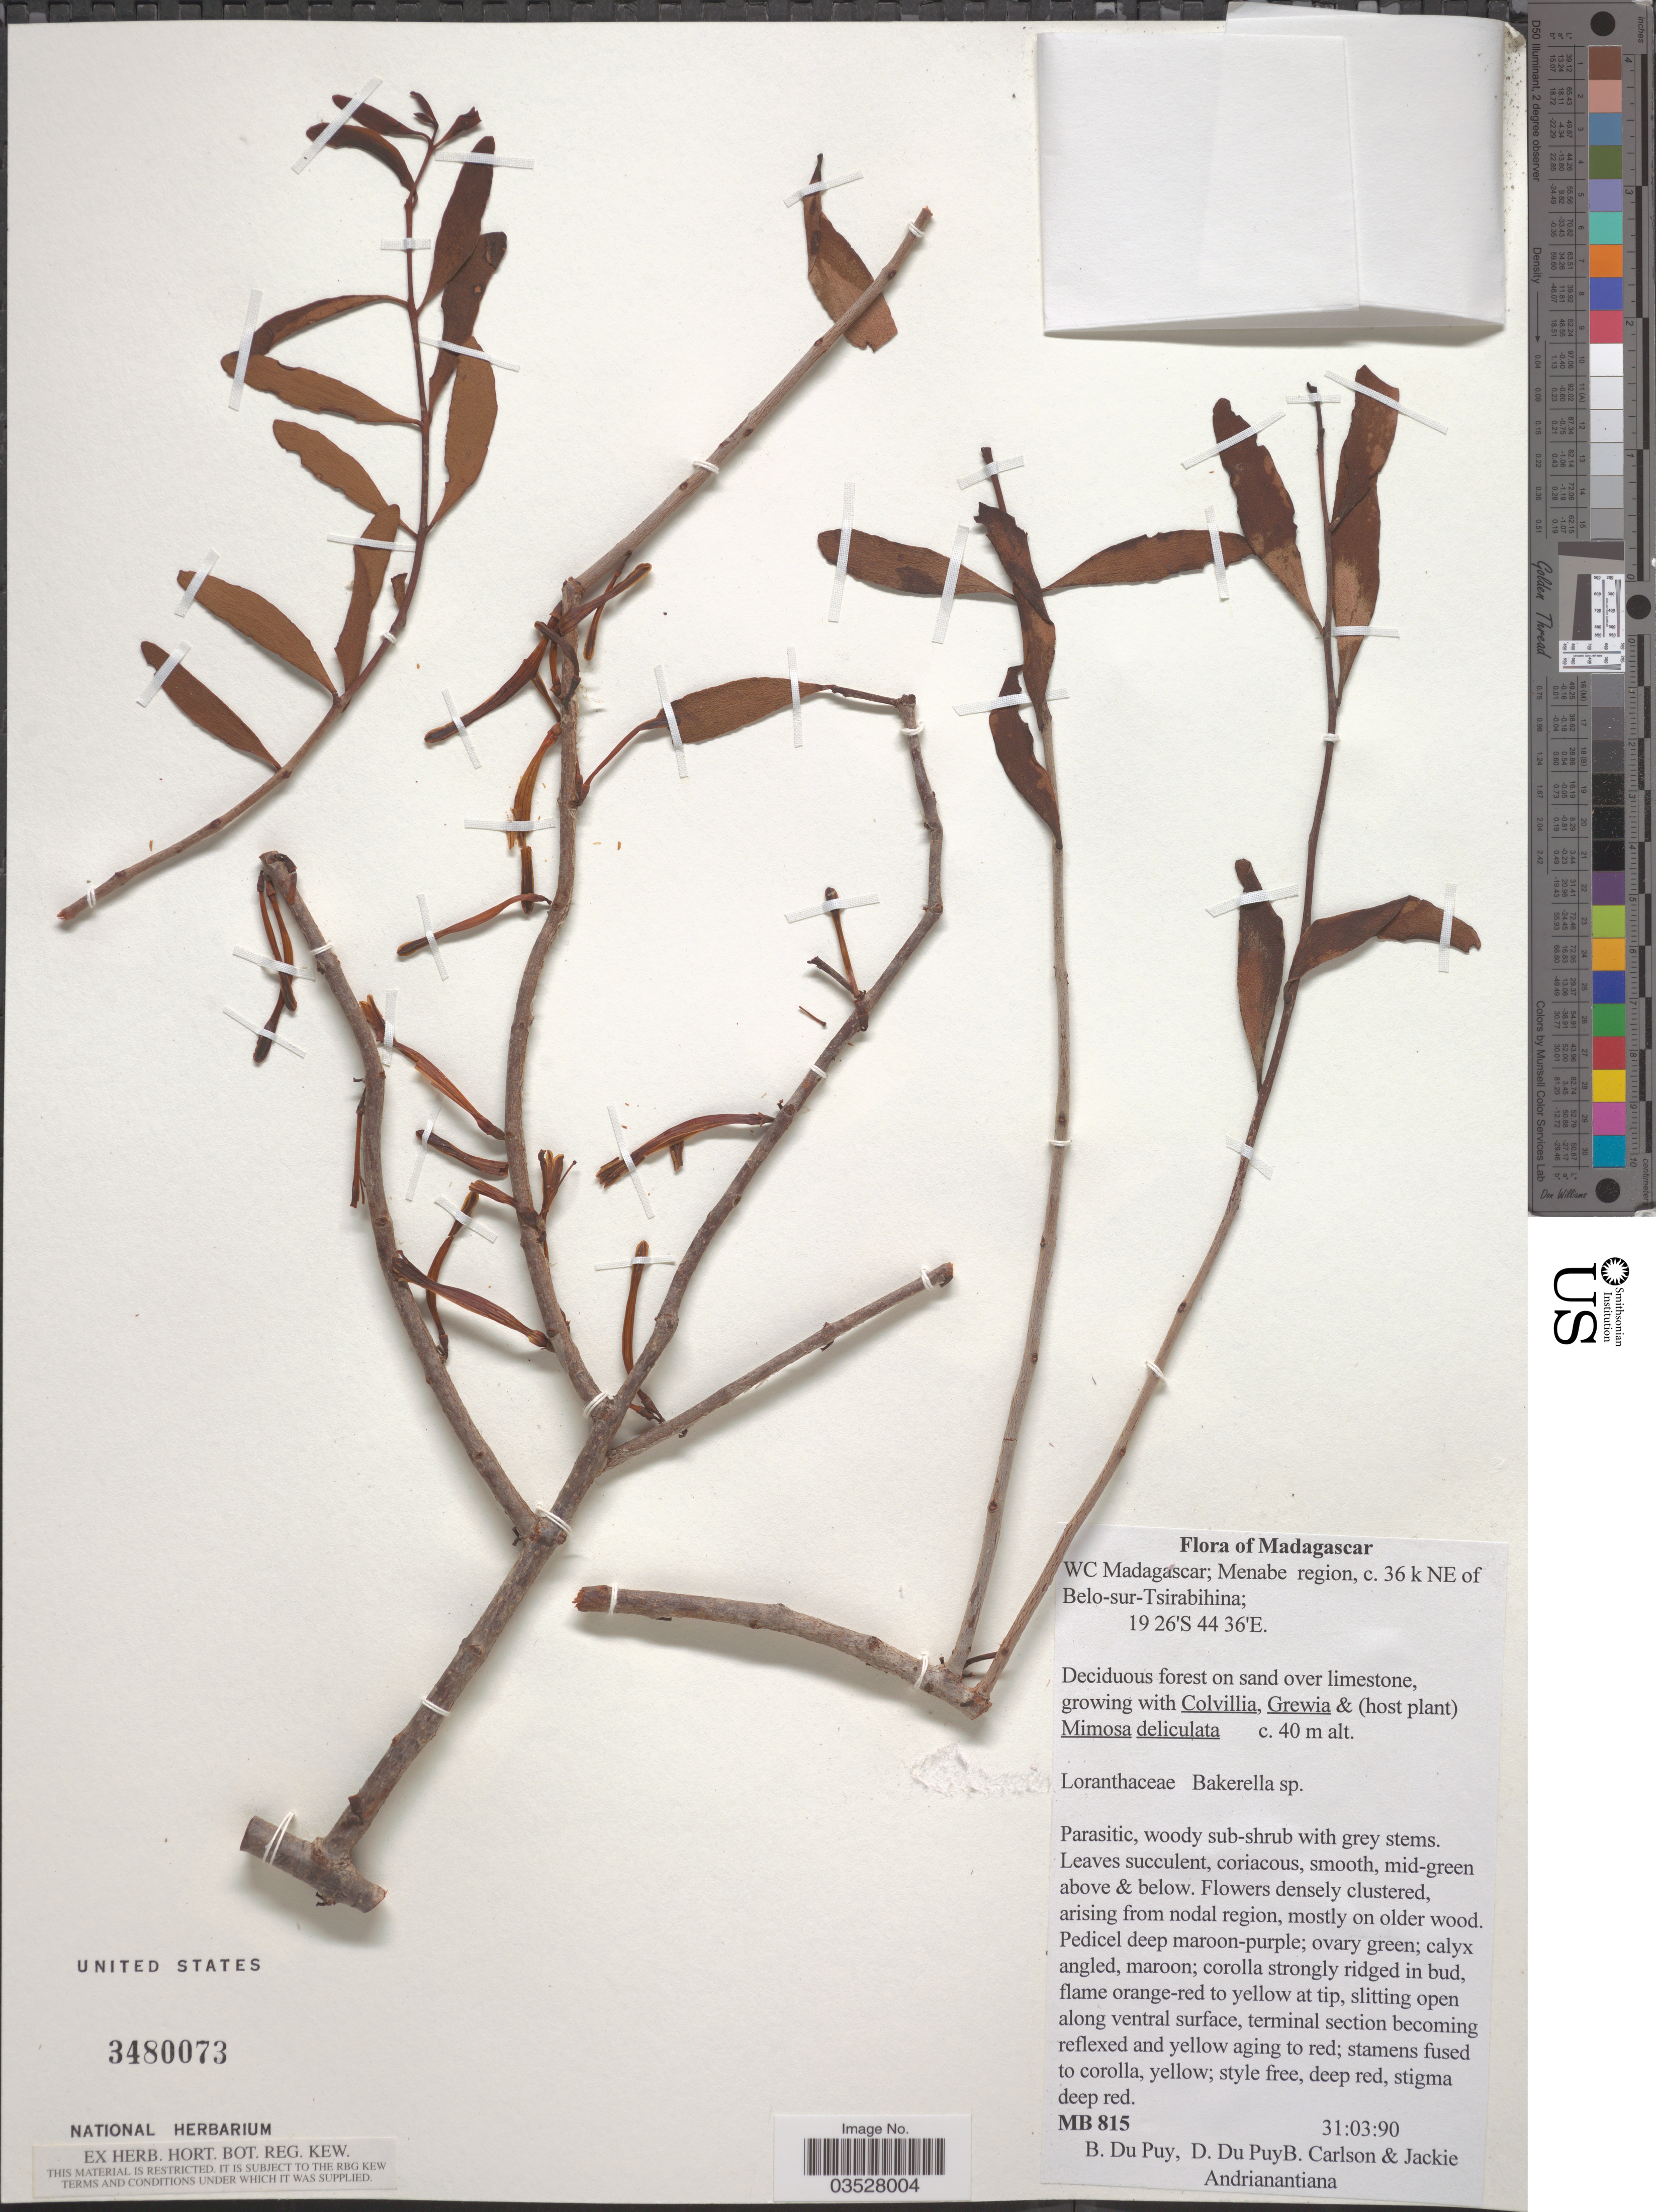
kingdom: Plantae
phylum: Tracheophyta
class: Magnoliopsida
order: Santalales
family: Loranthaceae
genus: Bakerella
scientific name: Bakerella sp.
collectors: B. Du Puy, D. Du Puy, B. Carlson & J. Andrianantiana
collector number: MB815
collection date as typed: Transcribed d/m/y: 31/3/90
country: Madagascar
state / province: Menabe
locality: WC Madagascar; Menabe region, c. 36 k NE of Belo-sur-Tsirabihina.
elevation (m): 40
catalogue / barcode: US 3480073